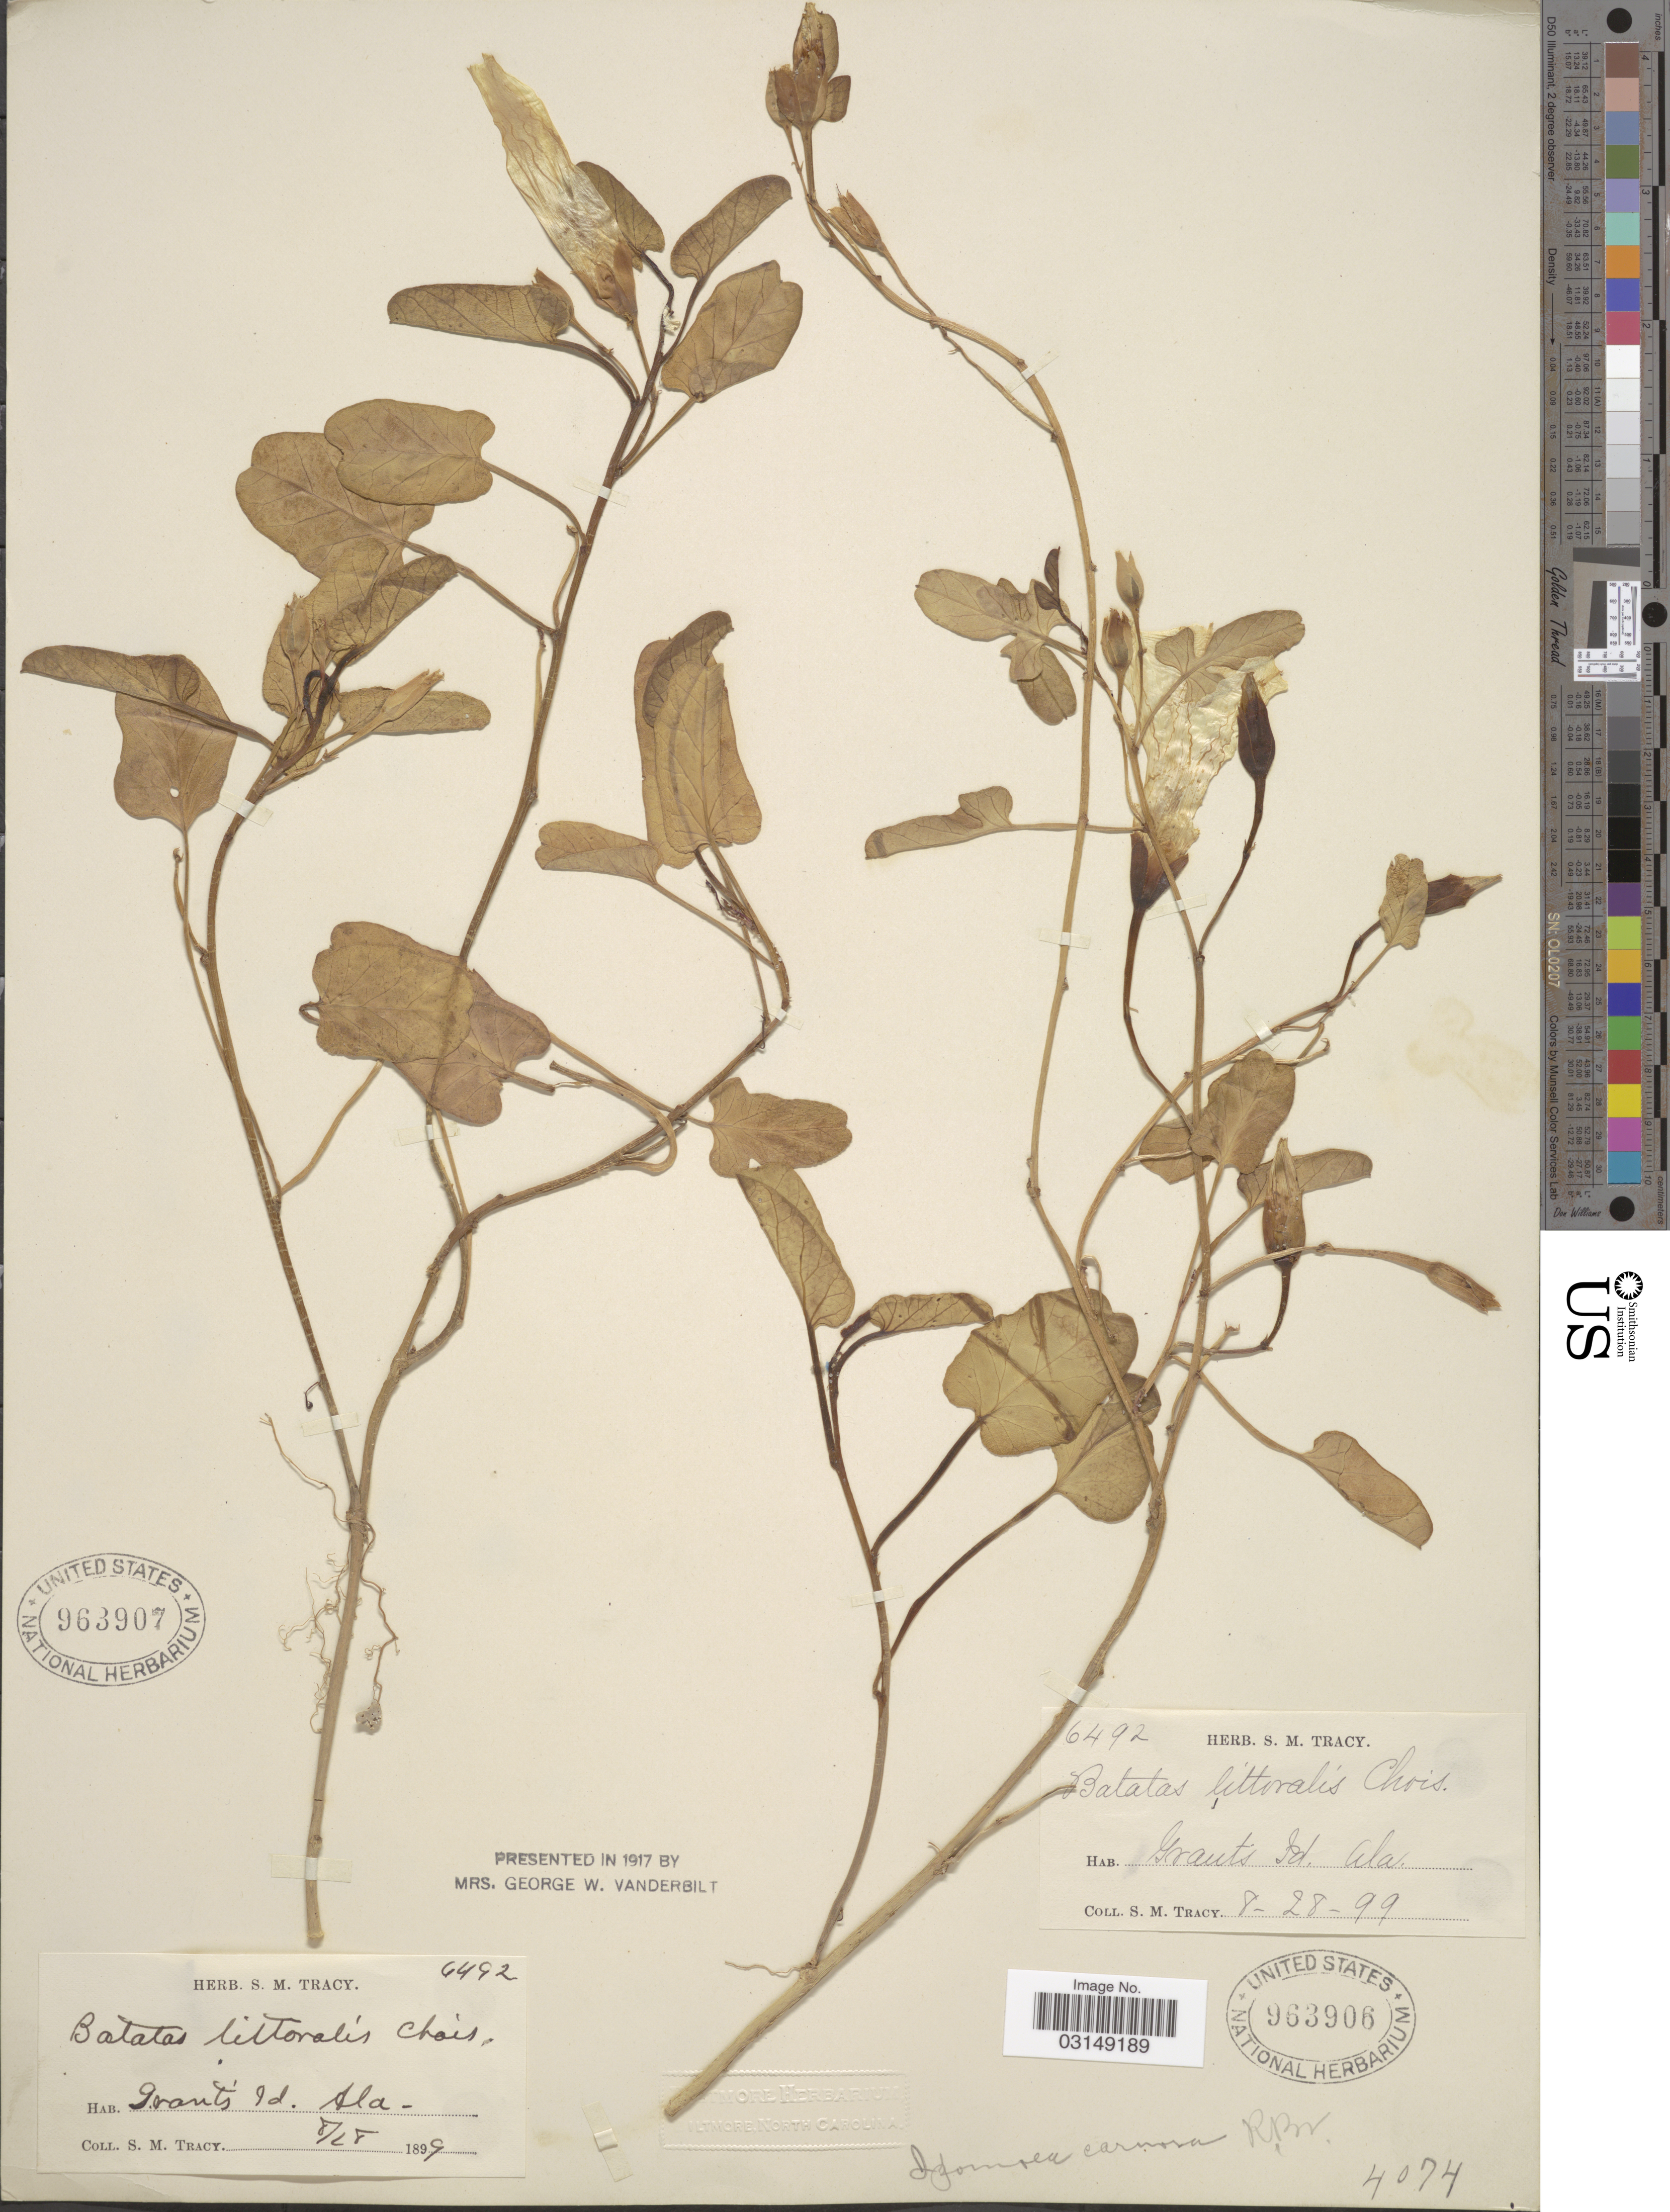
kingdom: Plantae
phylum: Tracheophyta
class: Magnoliopsida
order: Solanales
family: Convolvulaceae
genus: Ipomoea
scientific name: Ipomoea stolonifera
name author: (Cirillo) J.F. Gmel.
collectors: S. M. Tracy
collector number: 6492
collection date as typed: Transcribed d/m/y: 28/8/99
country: United States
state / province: Alabama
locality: Grant's Id. Ala.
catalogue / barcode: US 963906-2